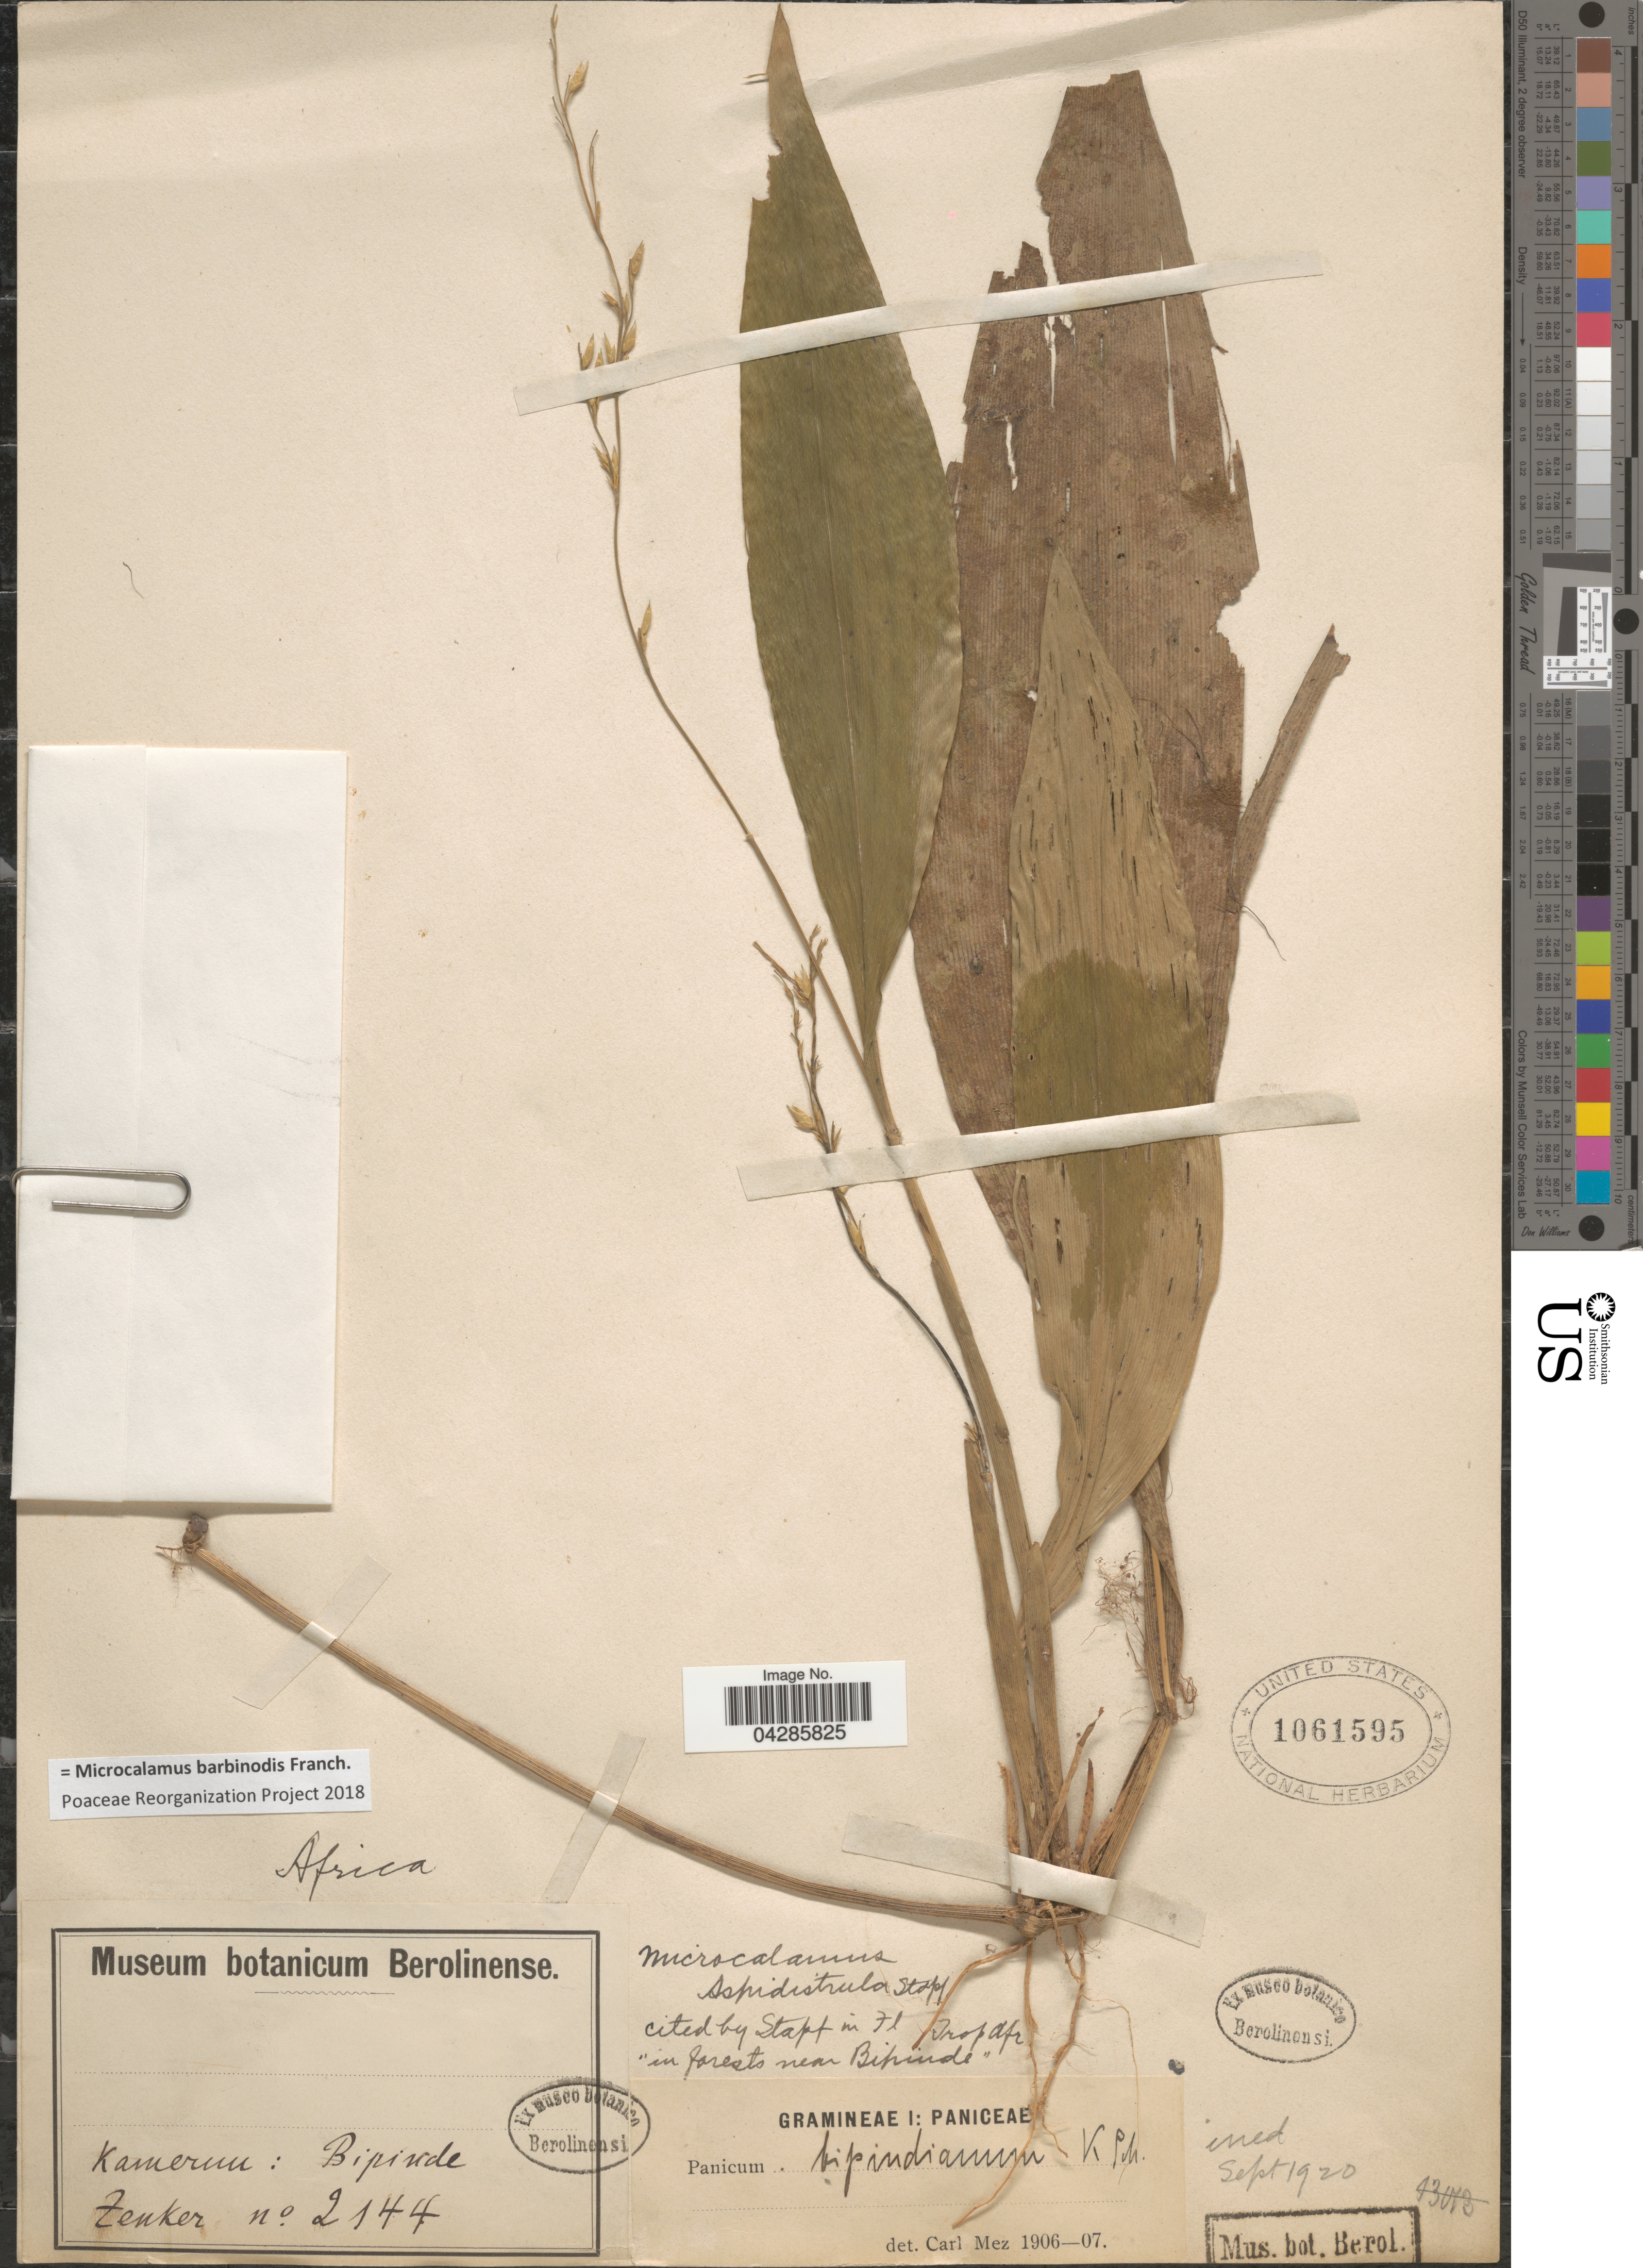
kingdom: Plantae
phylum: Tracheophyta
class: Liliopsida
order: Poales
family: Poaceae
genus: Microcalamus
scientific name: Microcalamus barbinodis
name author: Franch.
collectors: Zenker, --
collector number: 2144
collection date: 1920-09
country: Cameroon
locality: Africa. Kamerun: Bipinde.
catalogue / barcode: US 1061595